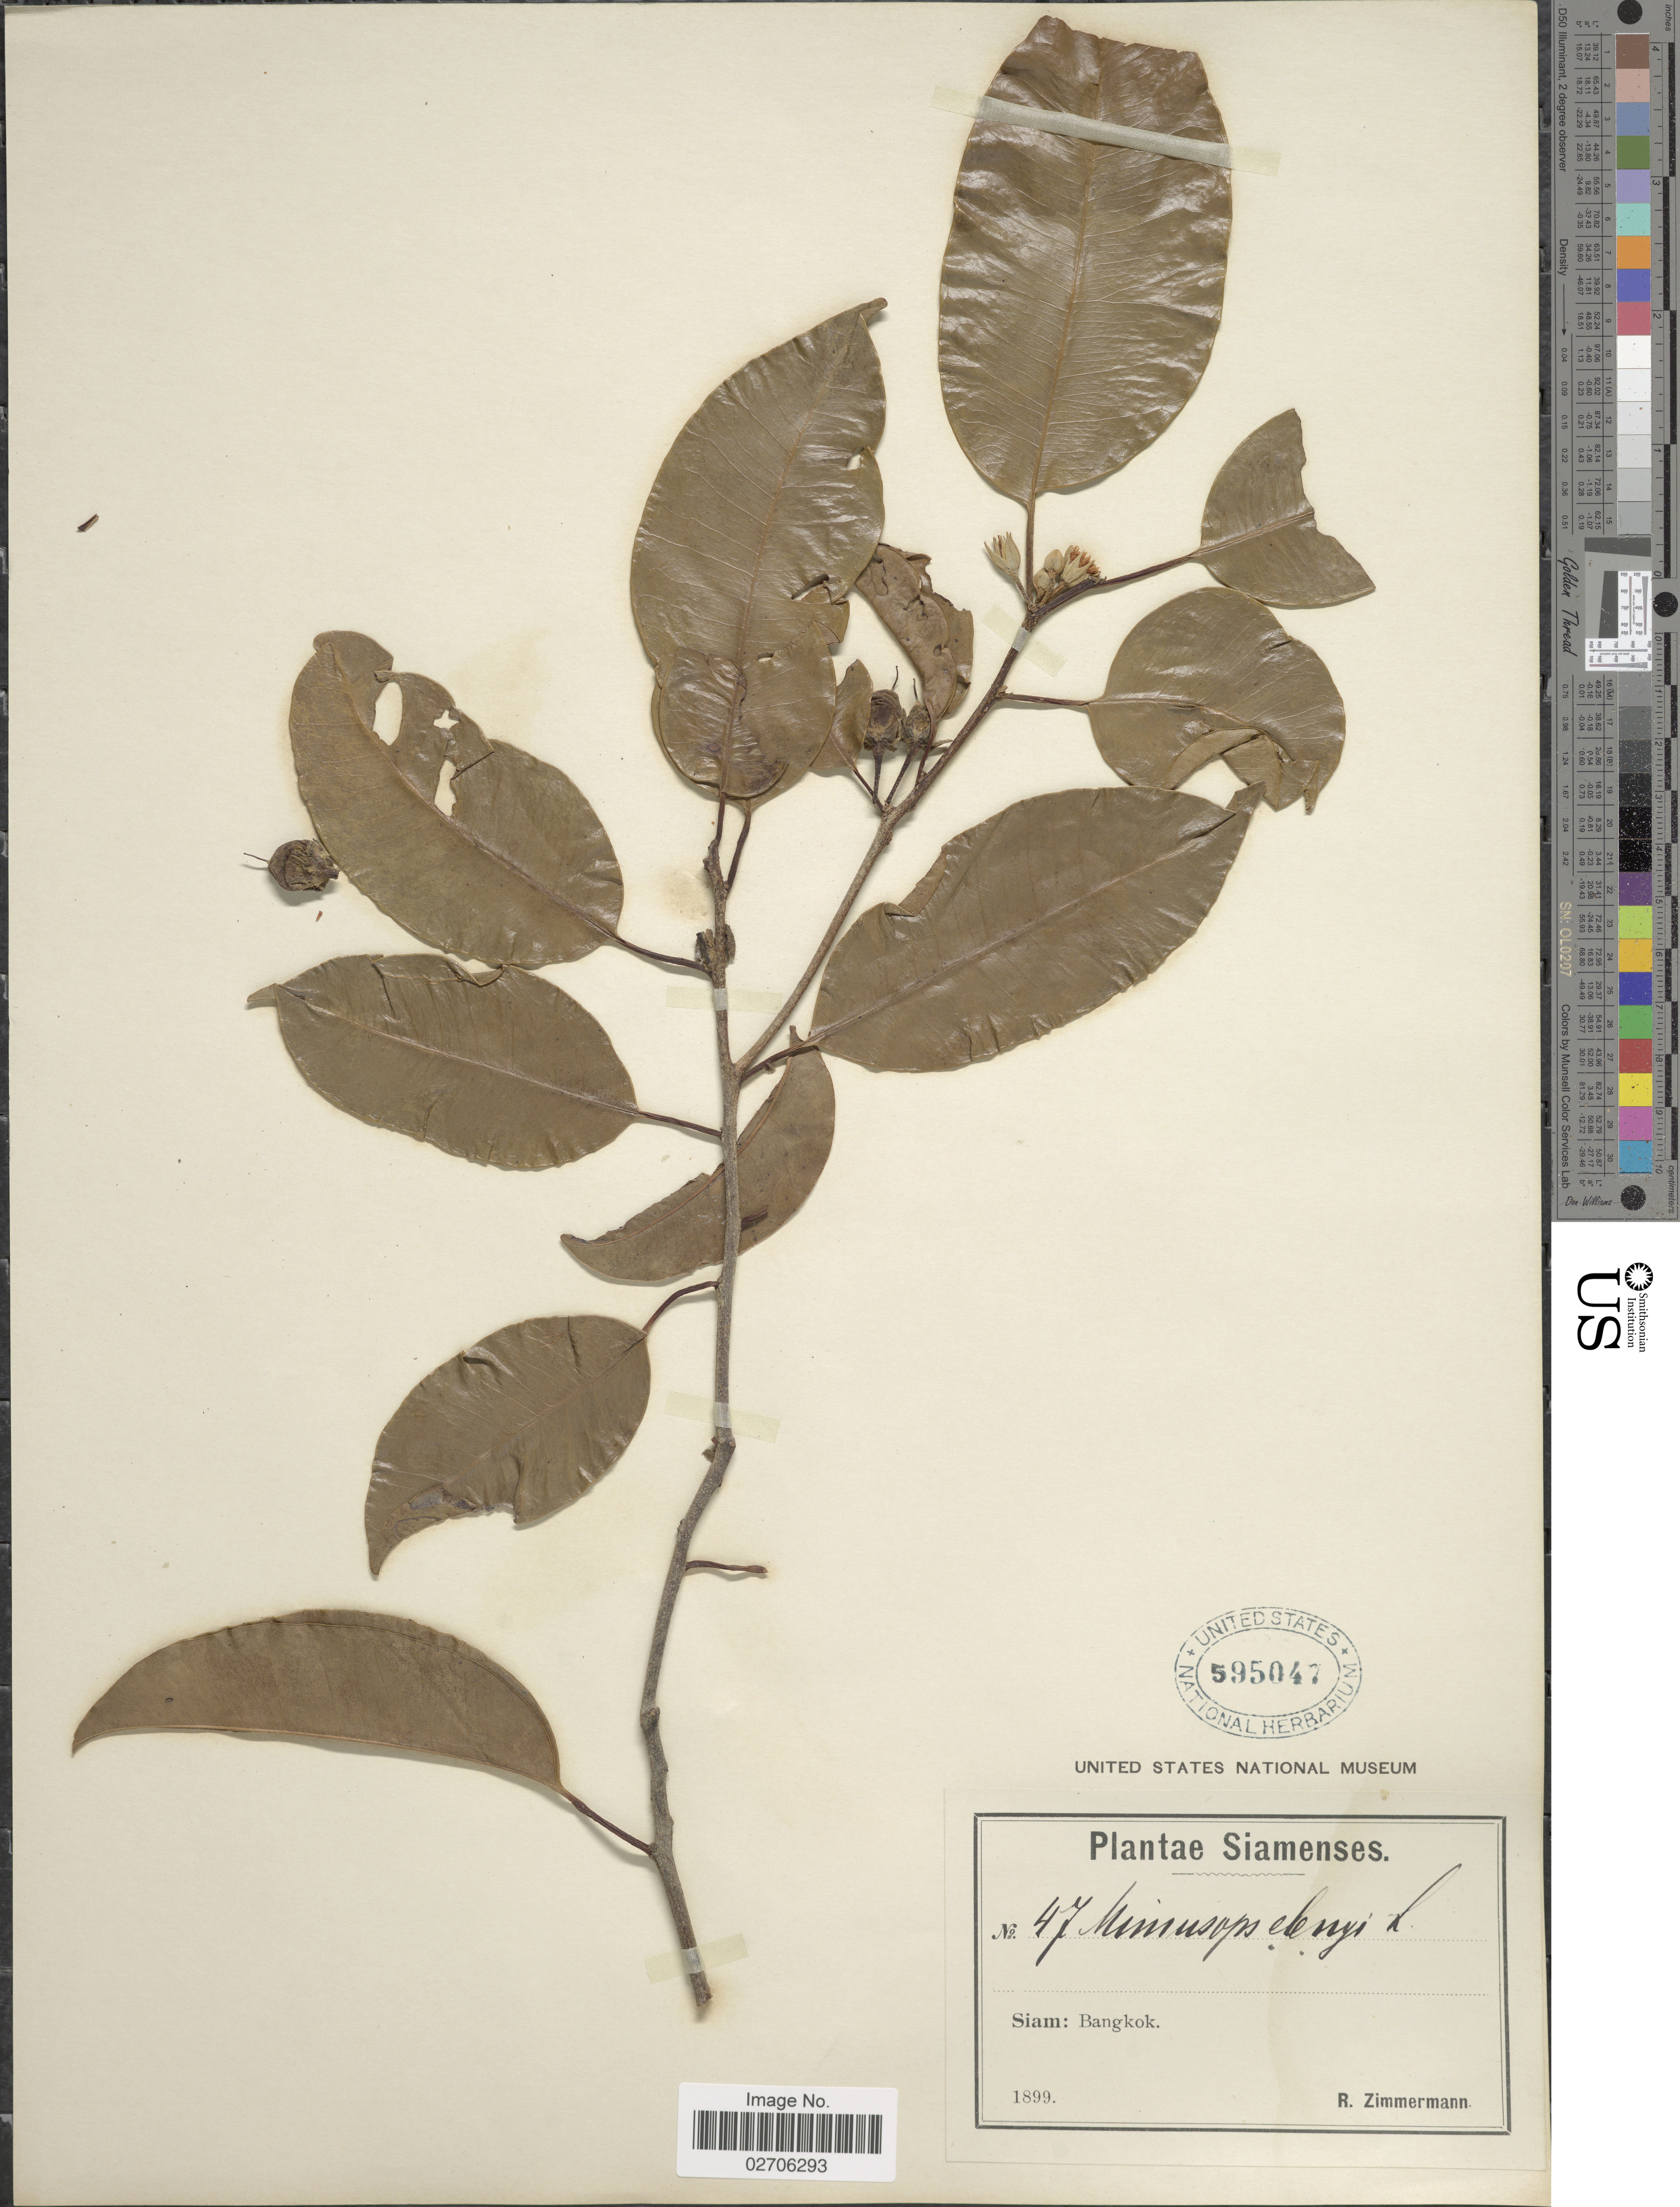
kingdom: Plantae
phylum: Tracheophyta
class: Magnoliopsida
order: Ericales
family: Sapotaceae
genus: Mimusops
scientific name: Mimusops djave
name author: Engl.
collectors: R. Zimmermann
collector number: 47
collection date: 1899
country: Thailand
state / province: Bangkok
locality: Siam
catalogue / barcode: US 595047